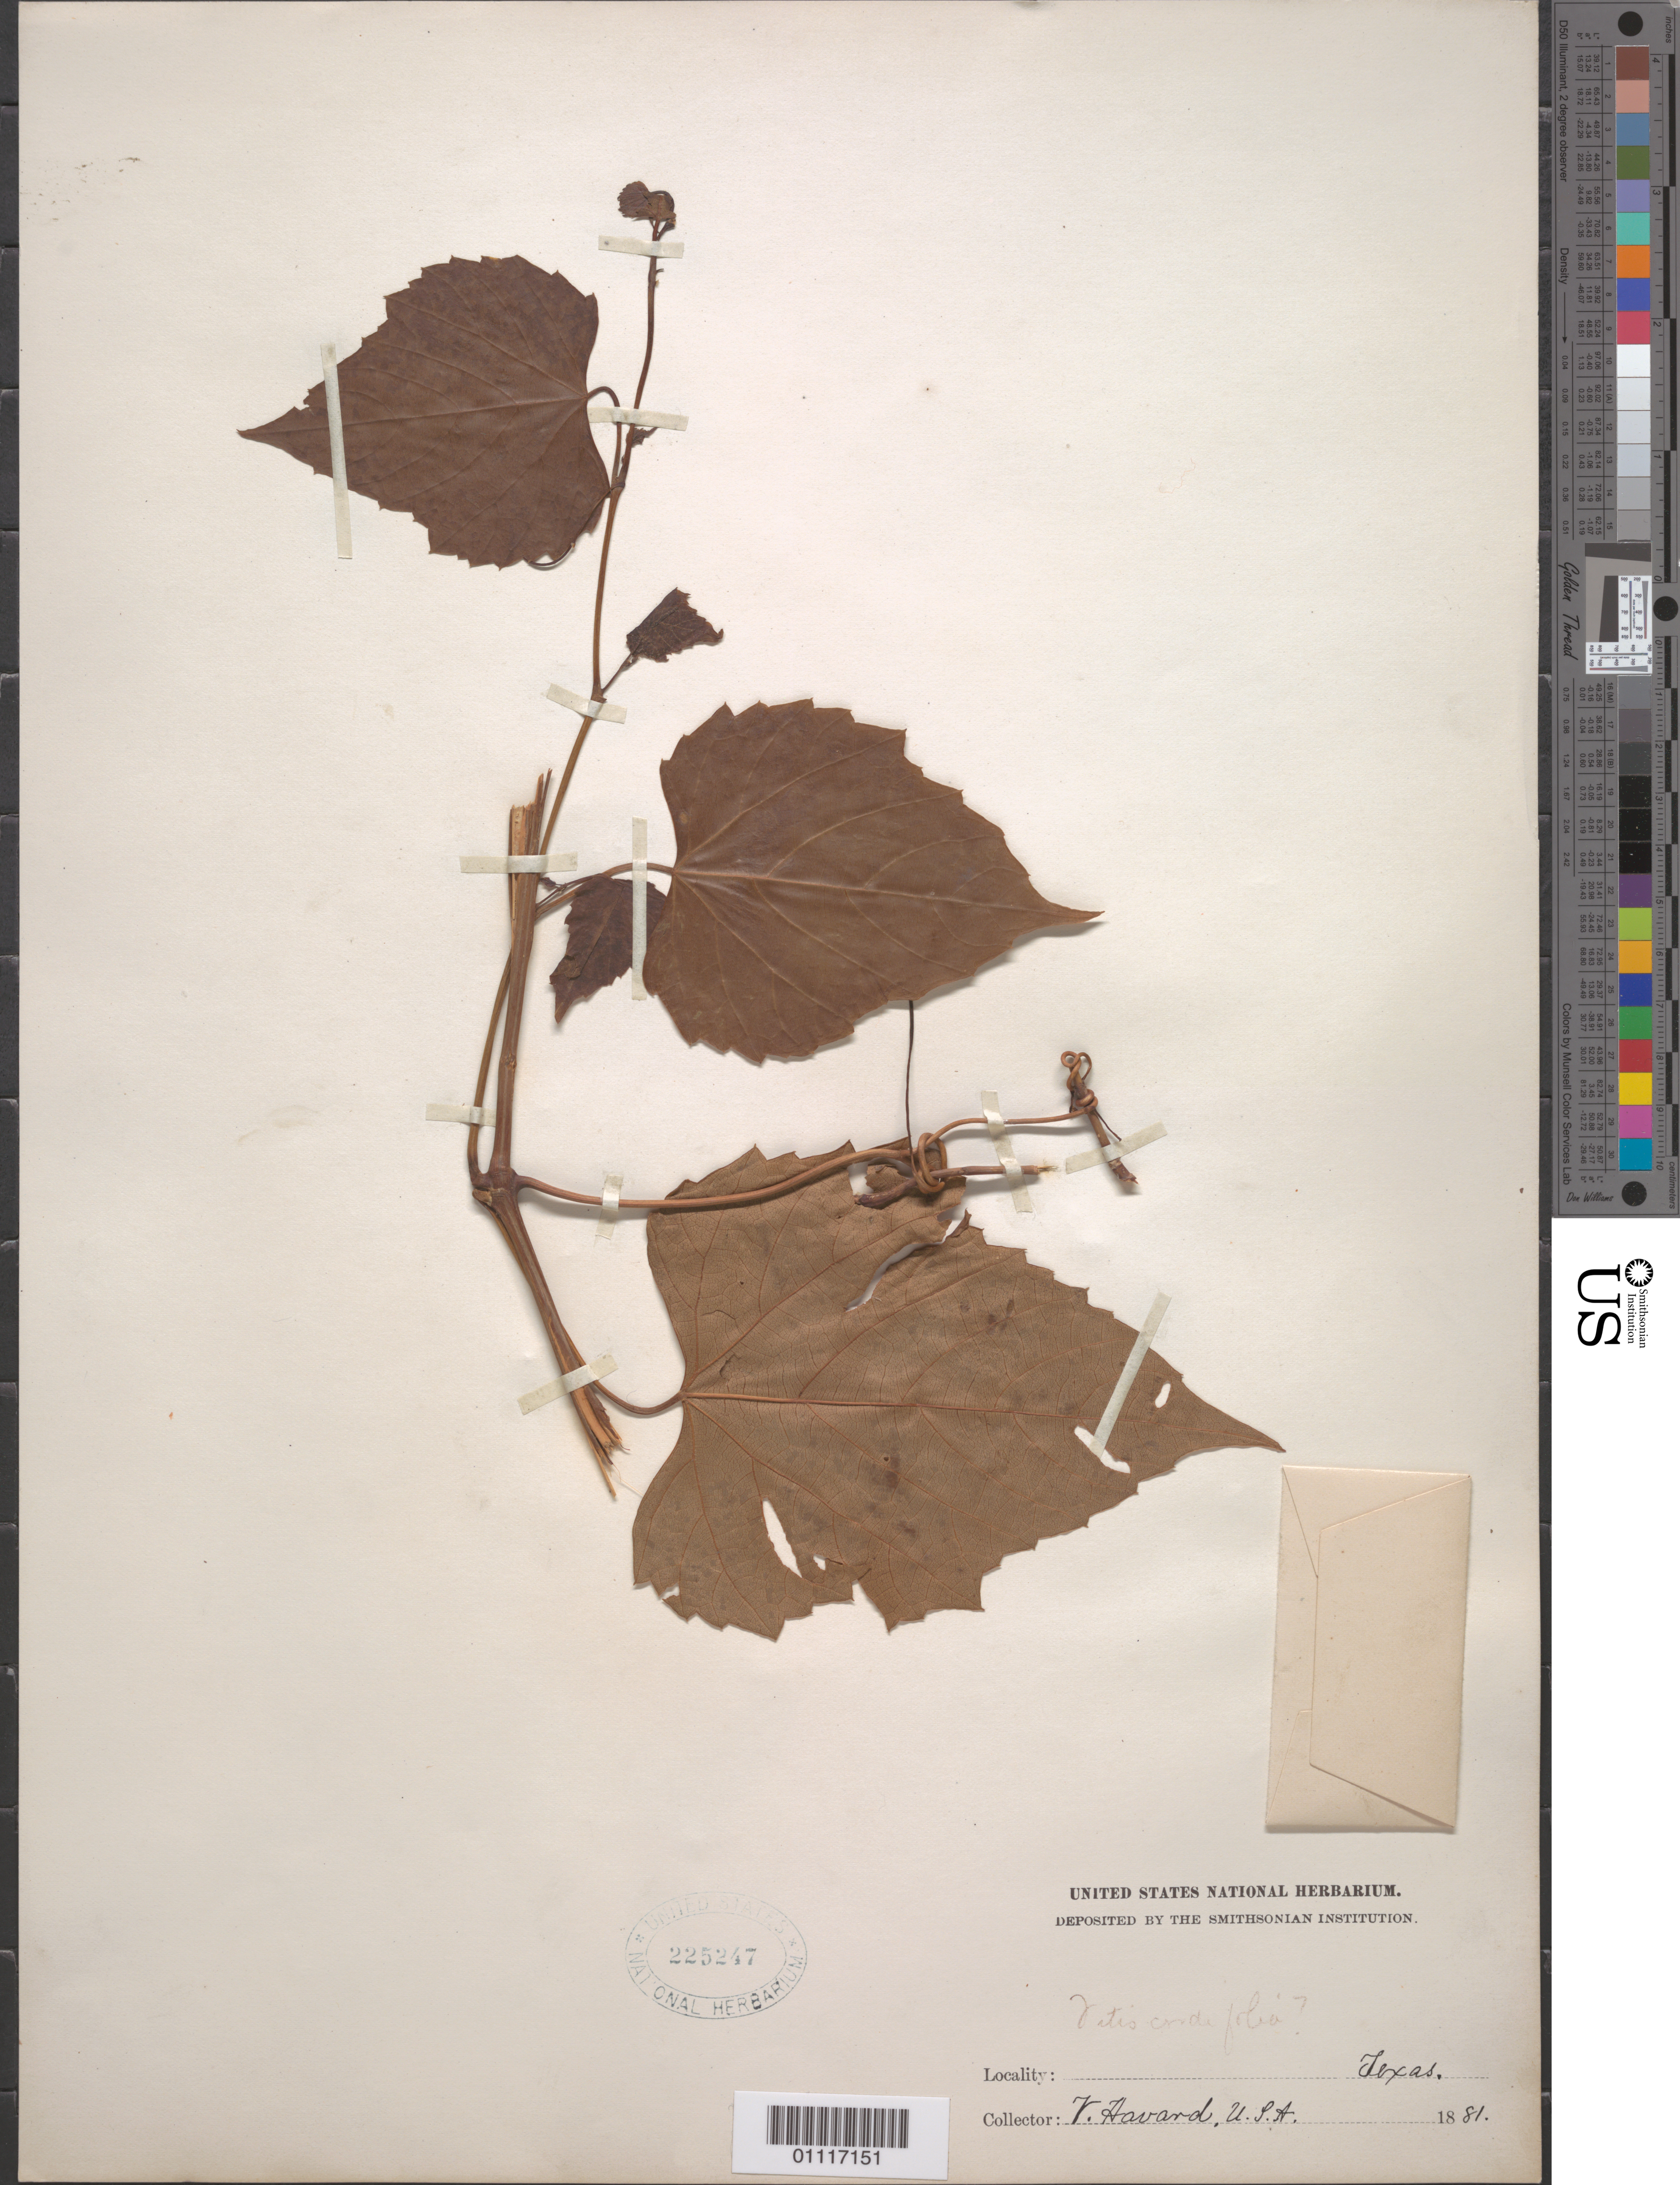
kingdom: Plantae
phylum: Tracheophyta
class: Magnoliopsida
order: Vitales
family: Vitaceae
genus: Vitis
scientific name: Vitis cordifolia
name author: Michx.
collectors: V. Havard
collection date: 1881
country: United States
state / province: Texas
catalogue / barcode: US 225247